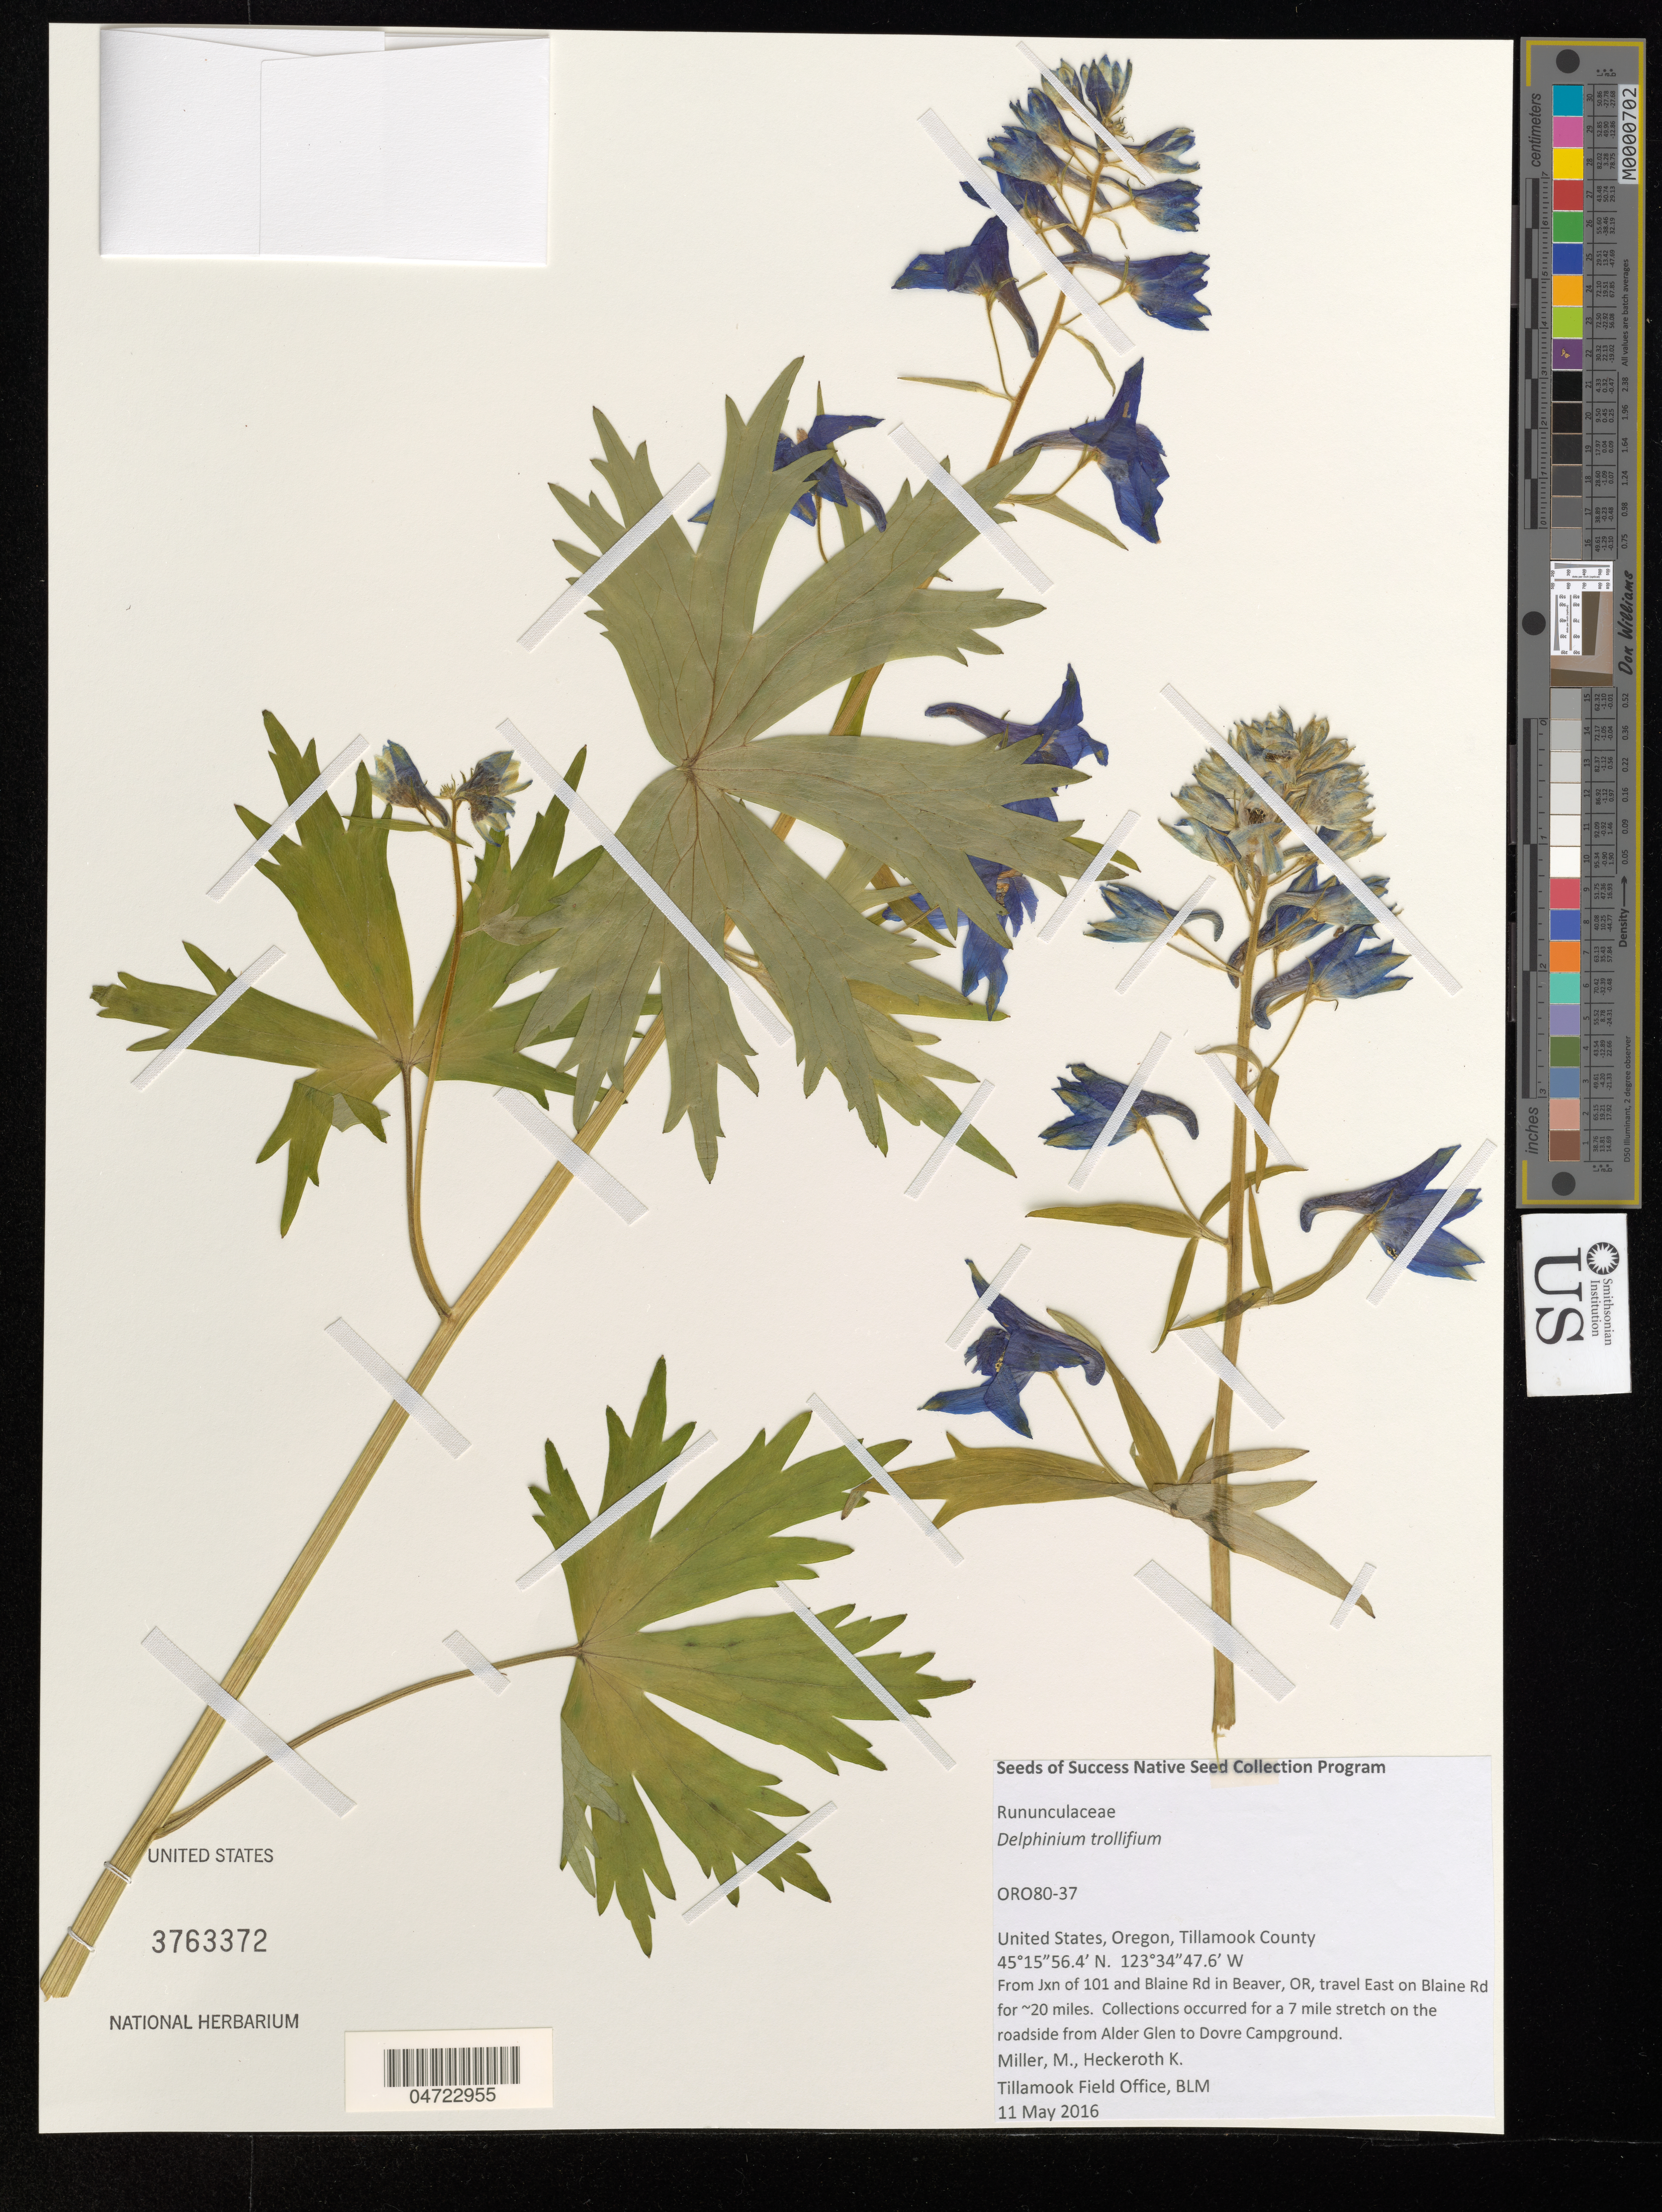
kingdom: Plantae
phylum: Tracheophyta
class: Magnoliopsida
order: Ranunculales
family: Ranunculaceae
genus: Delphinium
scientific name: Delphinium trolliifolium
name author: A. Gray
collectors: M. Miller & K. Heckeroth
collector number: ORO80-37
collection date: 2016-05-11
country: United States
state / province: Oregon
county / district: Tillamook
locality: Tillamook County. From Jxn of 101 and Blaine Rd in Beaver, OR, travel East on Blaine Rd for ~20 miles. Collections occurred for a 7 mile stretch on the roadside from Alder Glen to Dovre Campground.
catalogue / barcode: US 3763372